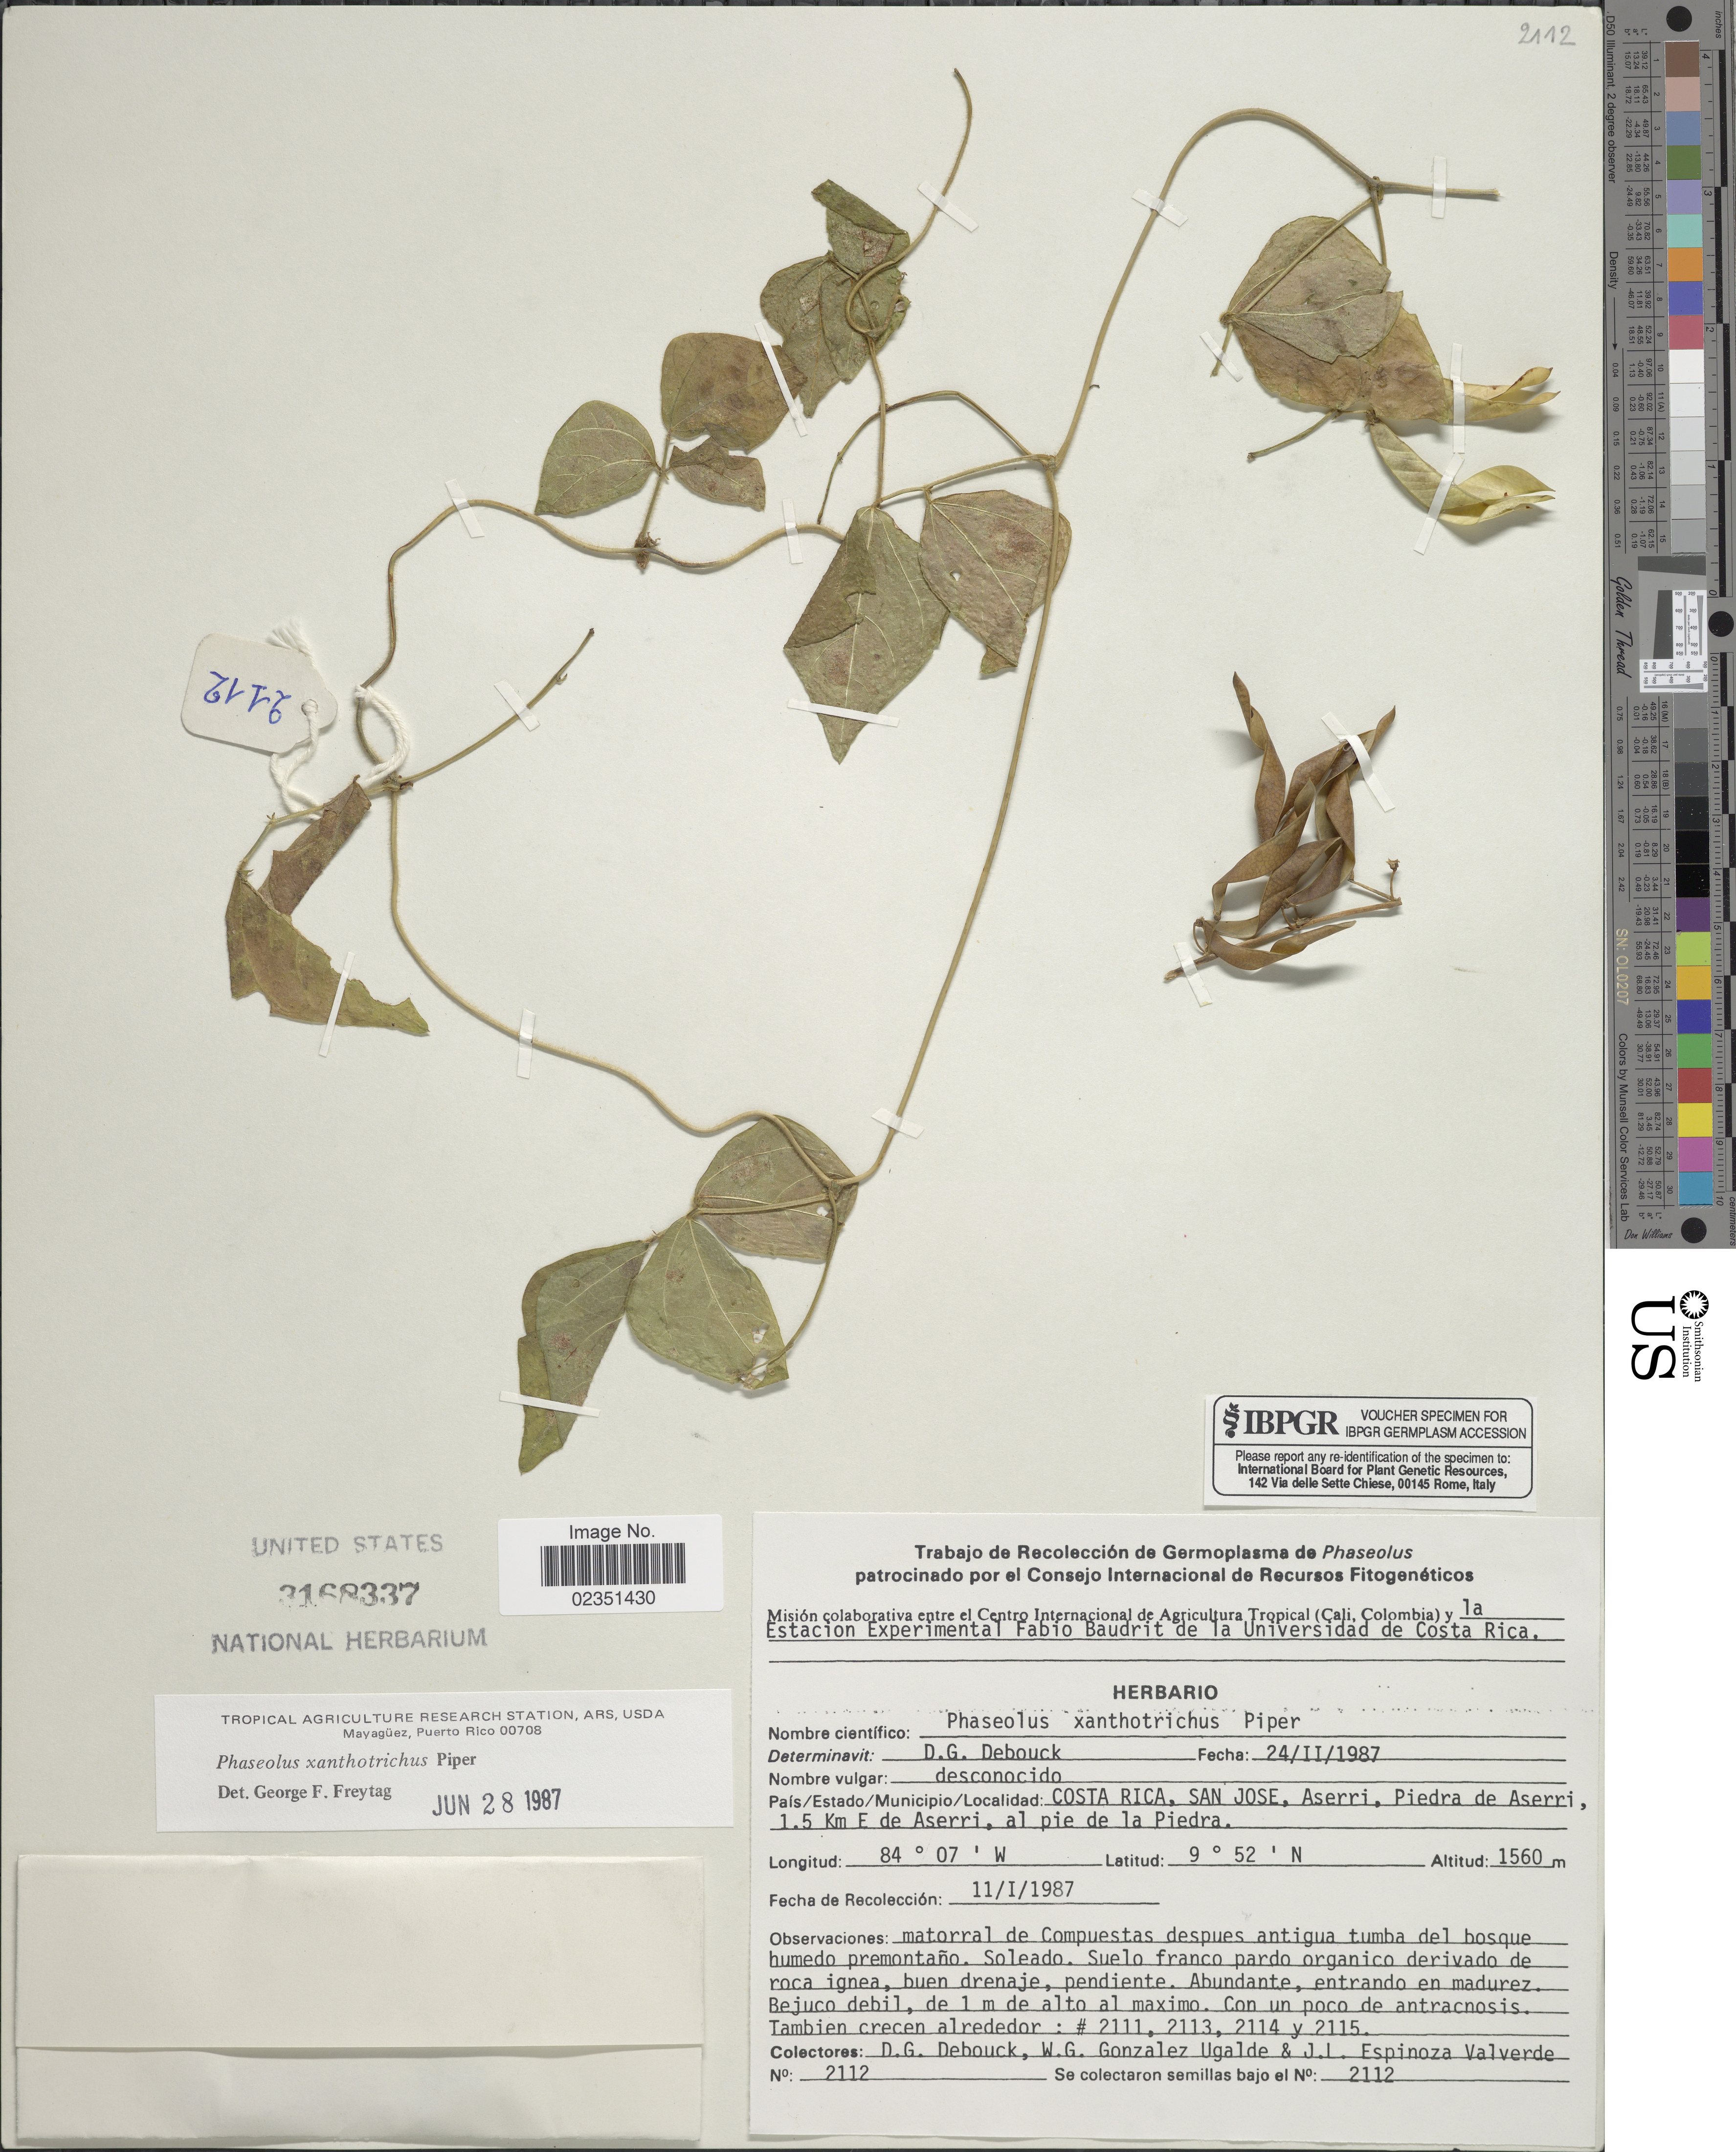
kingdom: Plantae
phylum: Tracheophyta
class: Magnoliopsida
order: Fabales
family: Fabaceae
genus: Phaseolus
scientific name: Phaseolus xanthotrichus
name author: Piper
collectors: D. Debouck, W. Gonzalez U. & J. Espinoza Valverde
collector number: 2112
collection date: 1987-01-11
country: Costa Rica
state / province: San José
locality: Aserri, Pedra de Aserri, 1.5 km E de Aserri, al pie de la Piedra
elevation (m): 1560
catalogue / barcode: US 3168337